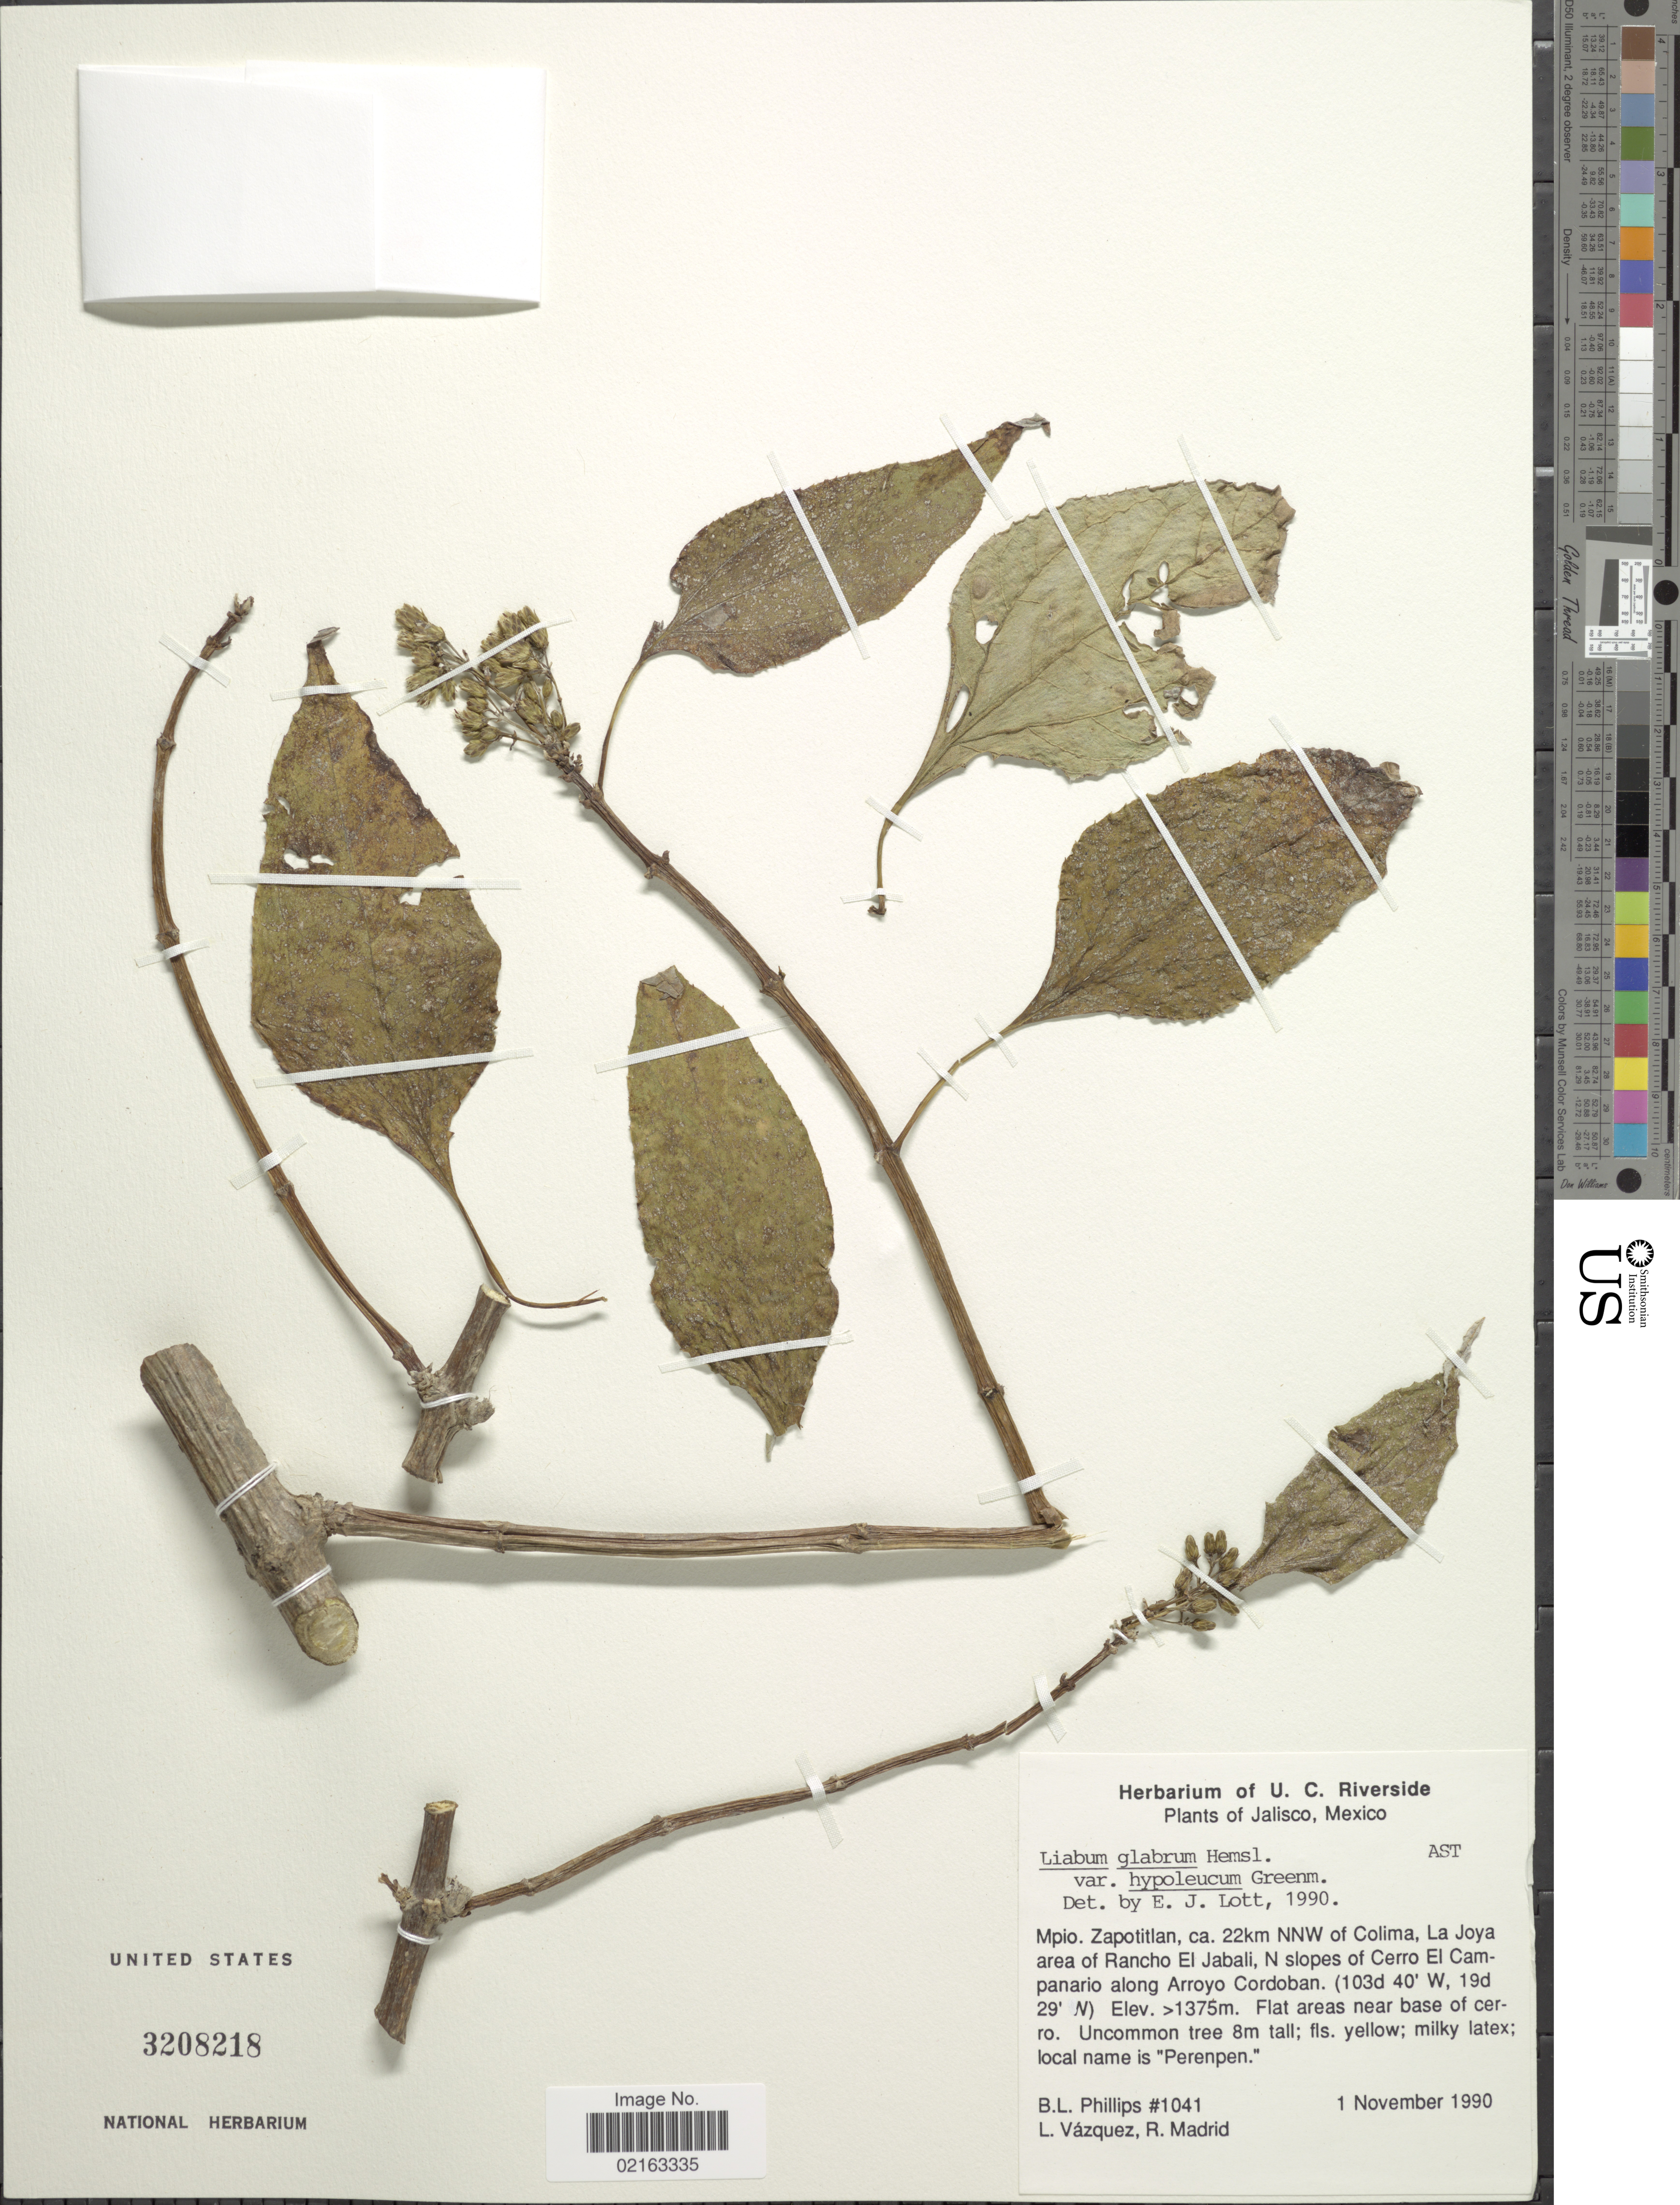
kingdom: Plantae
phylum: Tracheophyta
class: Magnoliopsida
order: Asterales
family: Asteraceae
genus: Sinclairia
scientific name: Sinclairia glabra var. hypoleuca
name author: (Greenm.) B.L. Turner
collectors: B. L. Phillips, L. Vazquez & R. Madrid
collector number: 1041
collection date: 1990-11-01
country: Mexico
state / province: Jalisco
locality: Mpio. Zapotitlan, ca. 22km NNW of Colima, La Joya area of Rancho El Jabali, N slopes of Cerro El Campanario along Arroyo Cordoban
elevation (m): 1375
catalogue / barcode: US 3208218